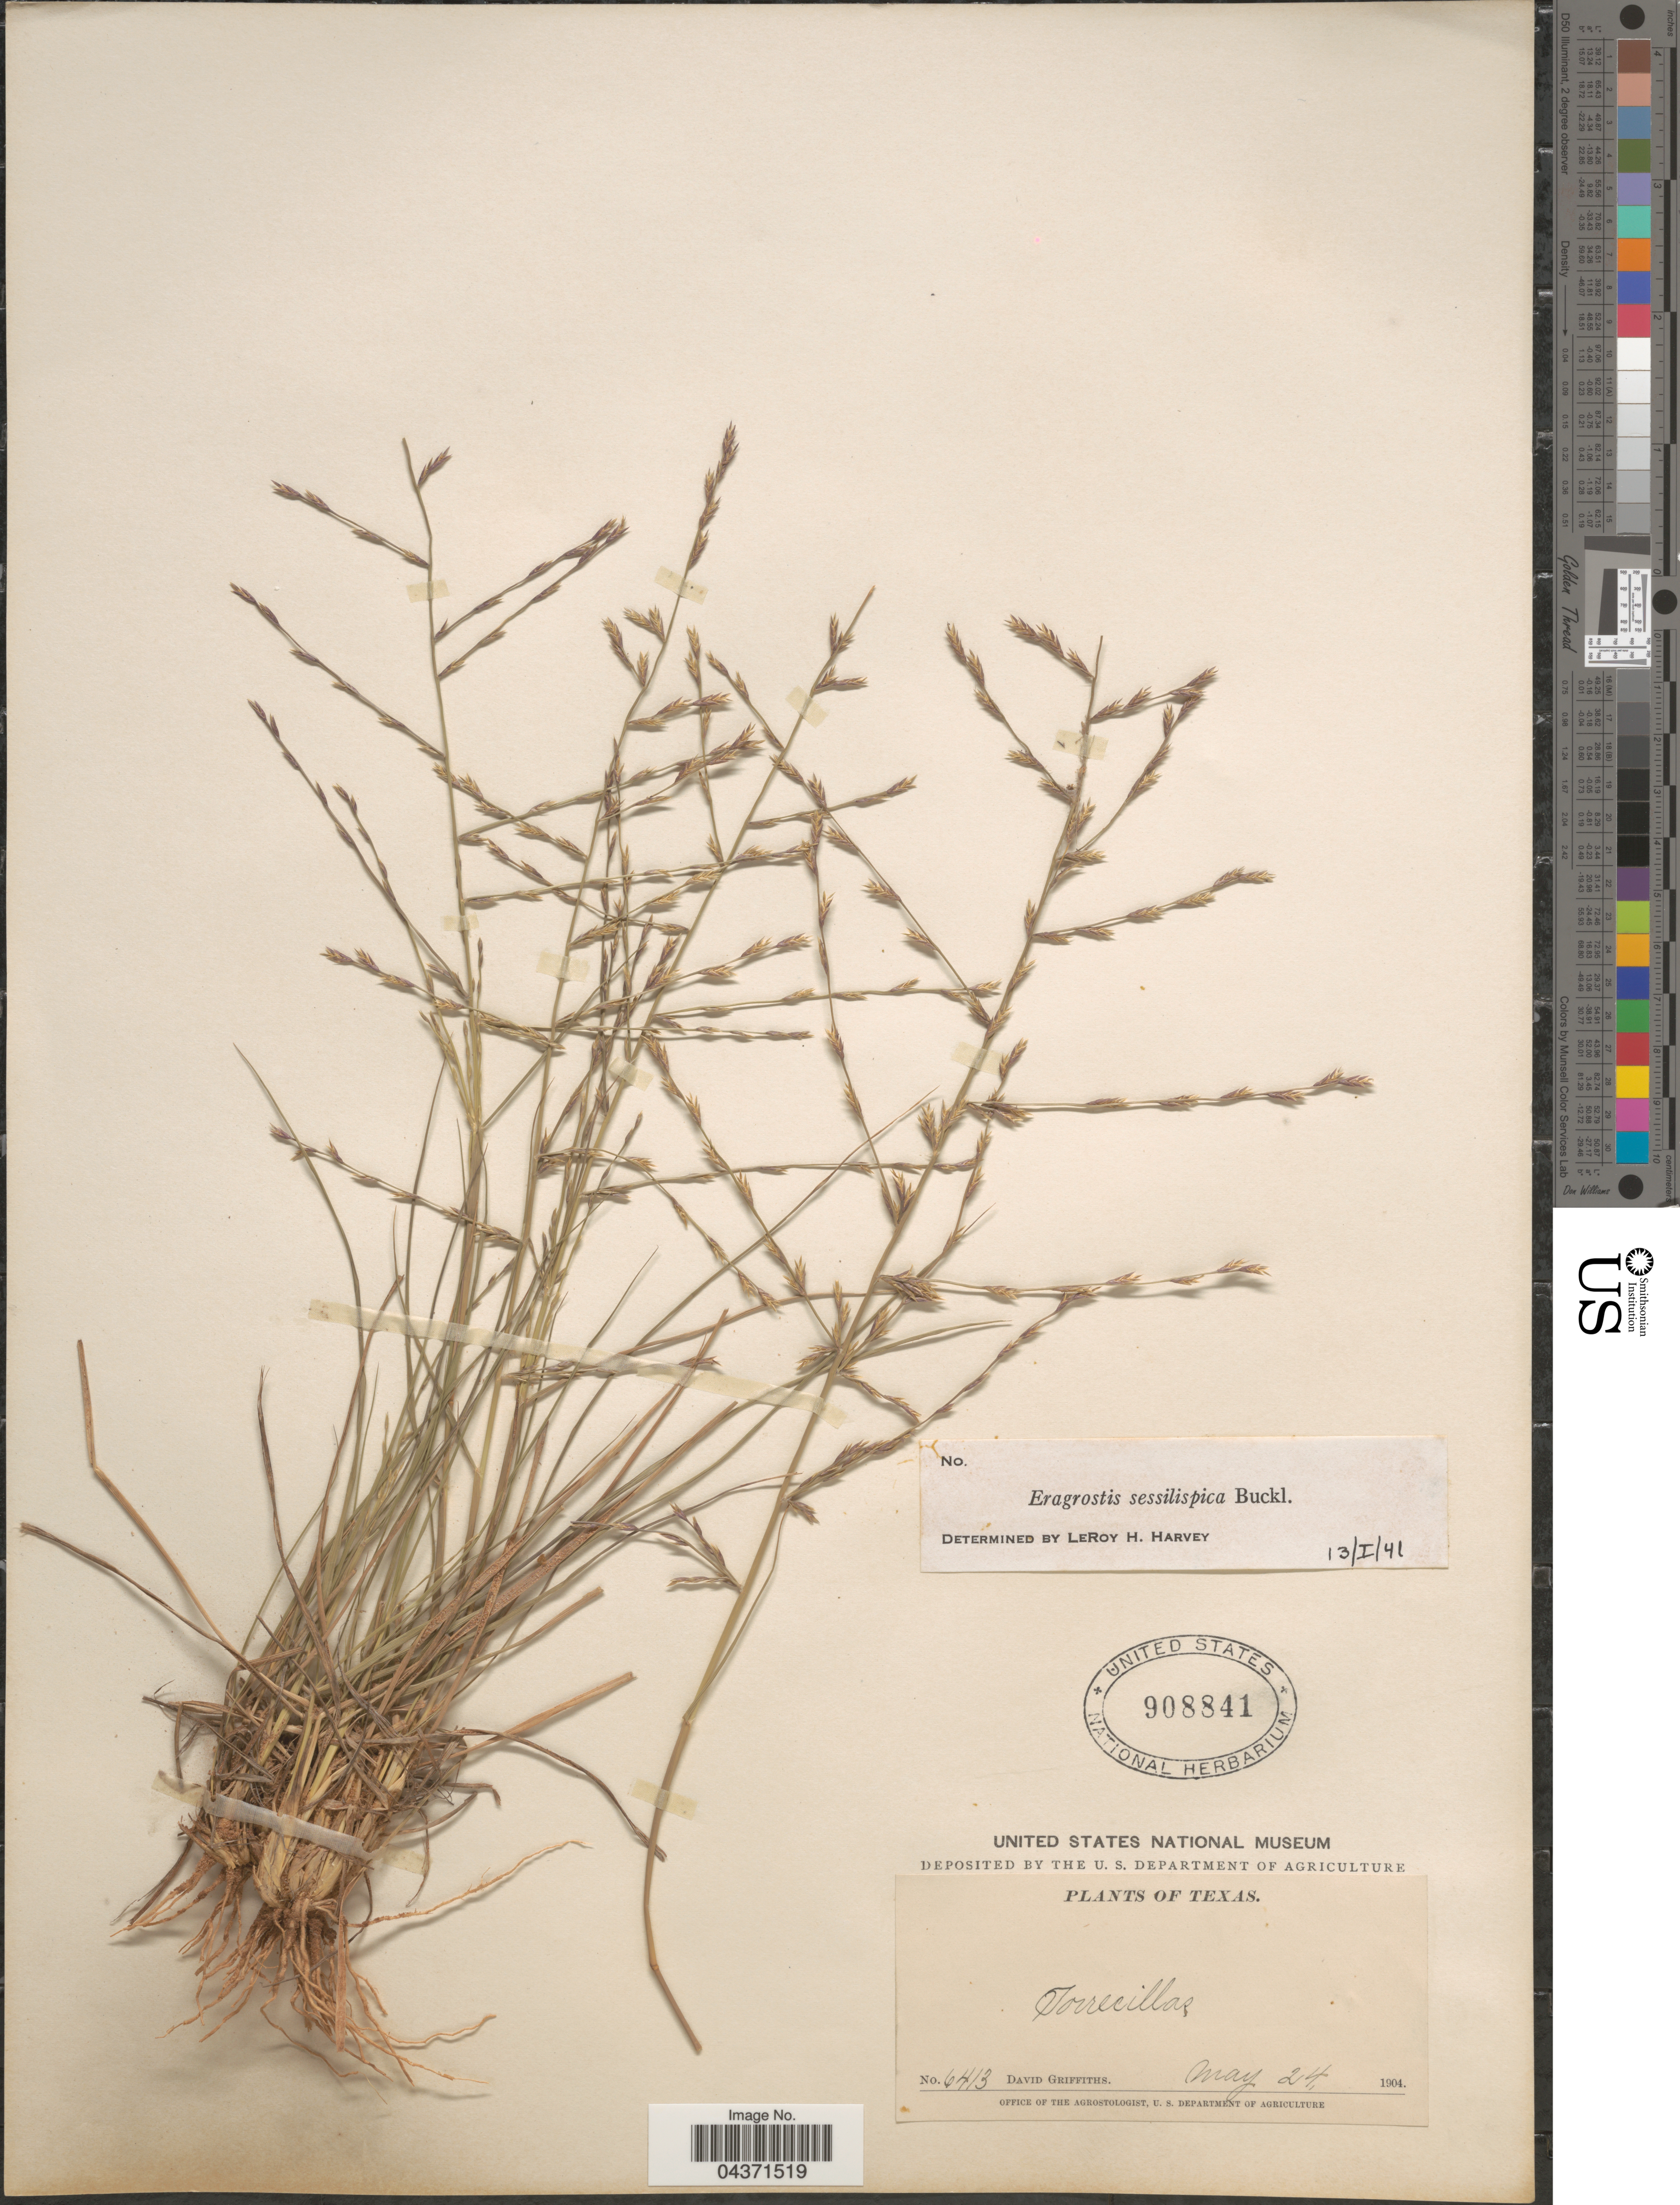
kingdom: Plantae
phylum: Tracheophyta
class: Liliopsida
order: Poales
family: Poaceae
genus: Eragrostis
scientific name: Eragrostis sessilispica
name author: Buckley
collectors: D. Griffiths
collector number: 6413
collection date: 1904-05-24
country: United States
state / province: Texas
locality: Torrecillas.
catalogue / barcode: US 908841